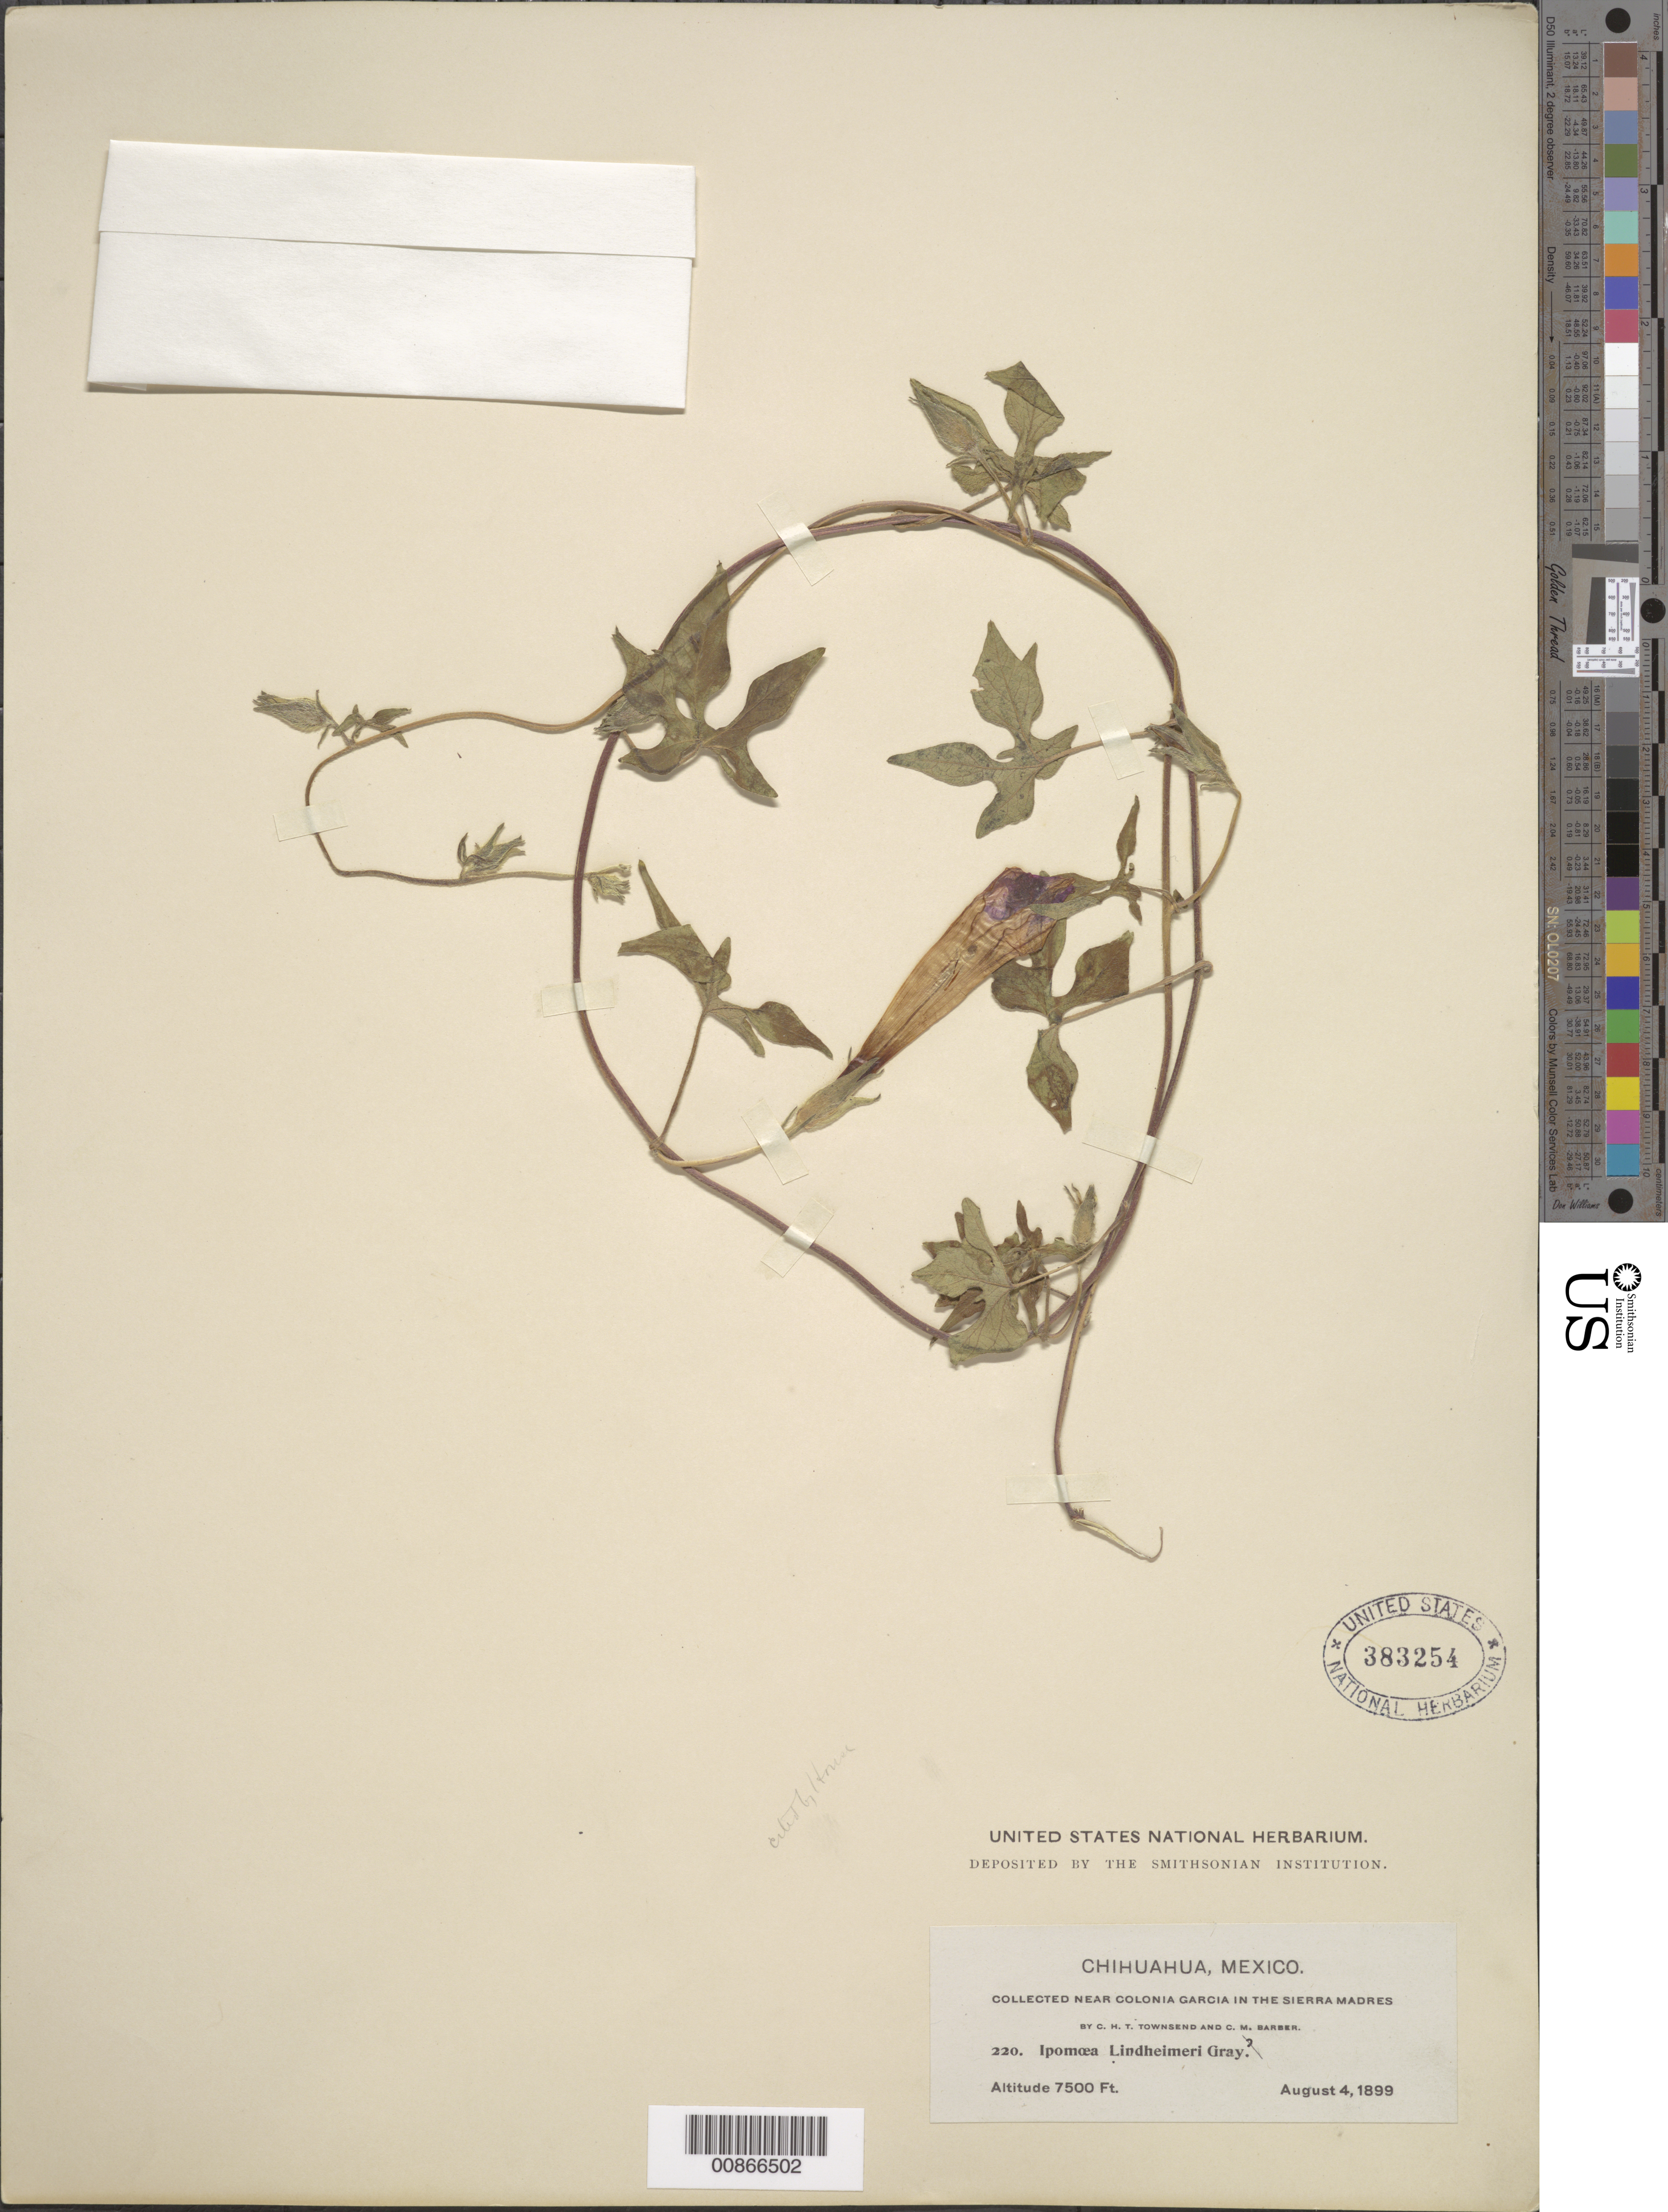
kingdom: Plantae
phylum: Tracheophyta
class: Magnoliopsida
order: Solanales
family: Convolvulaceae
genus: Ipomoea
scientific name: Ipomoea lindheimeri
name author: A. Gray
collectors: C. H. T. Townsend & C. Barber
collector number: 220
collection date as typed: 04 Aug 1899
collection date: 1899-08-04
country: Mexico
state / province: Chihuahua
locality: Near Colonia García in the Sierra Madre, Chihuahua.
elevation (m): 2286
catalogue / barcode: US 383254